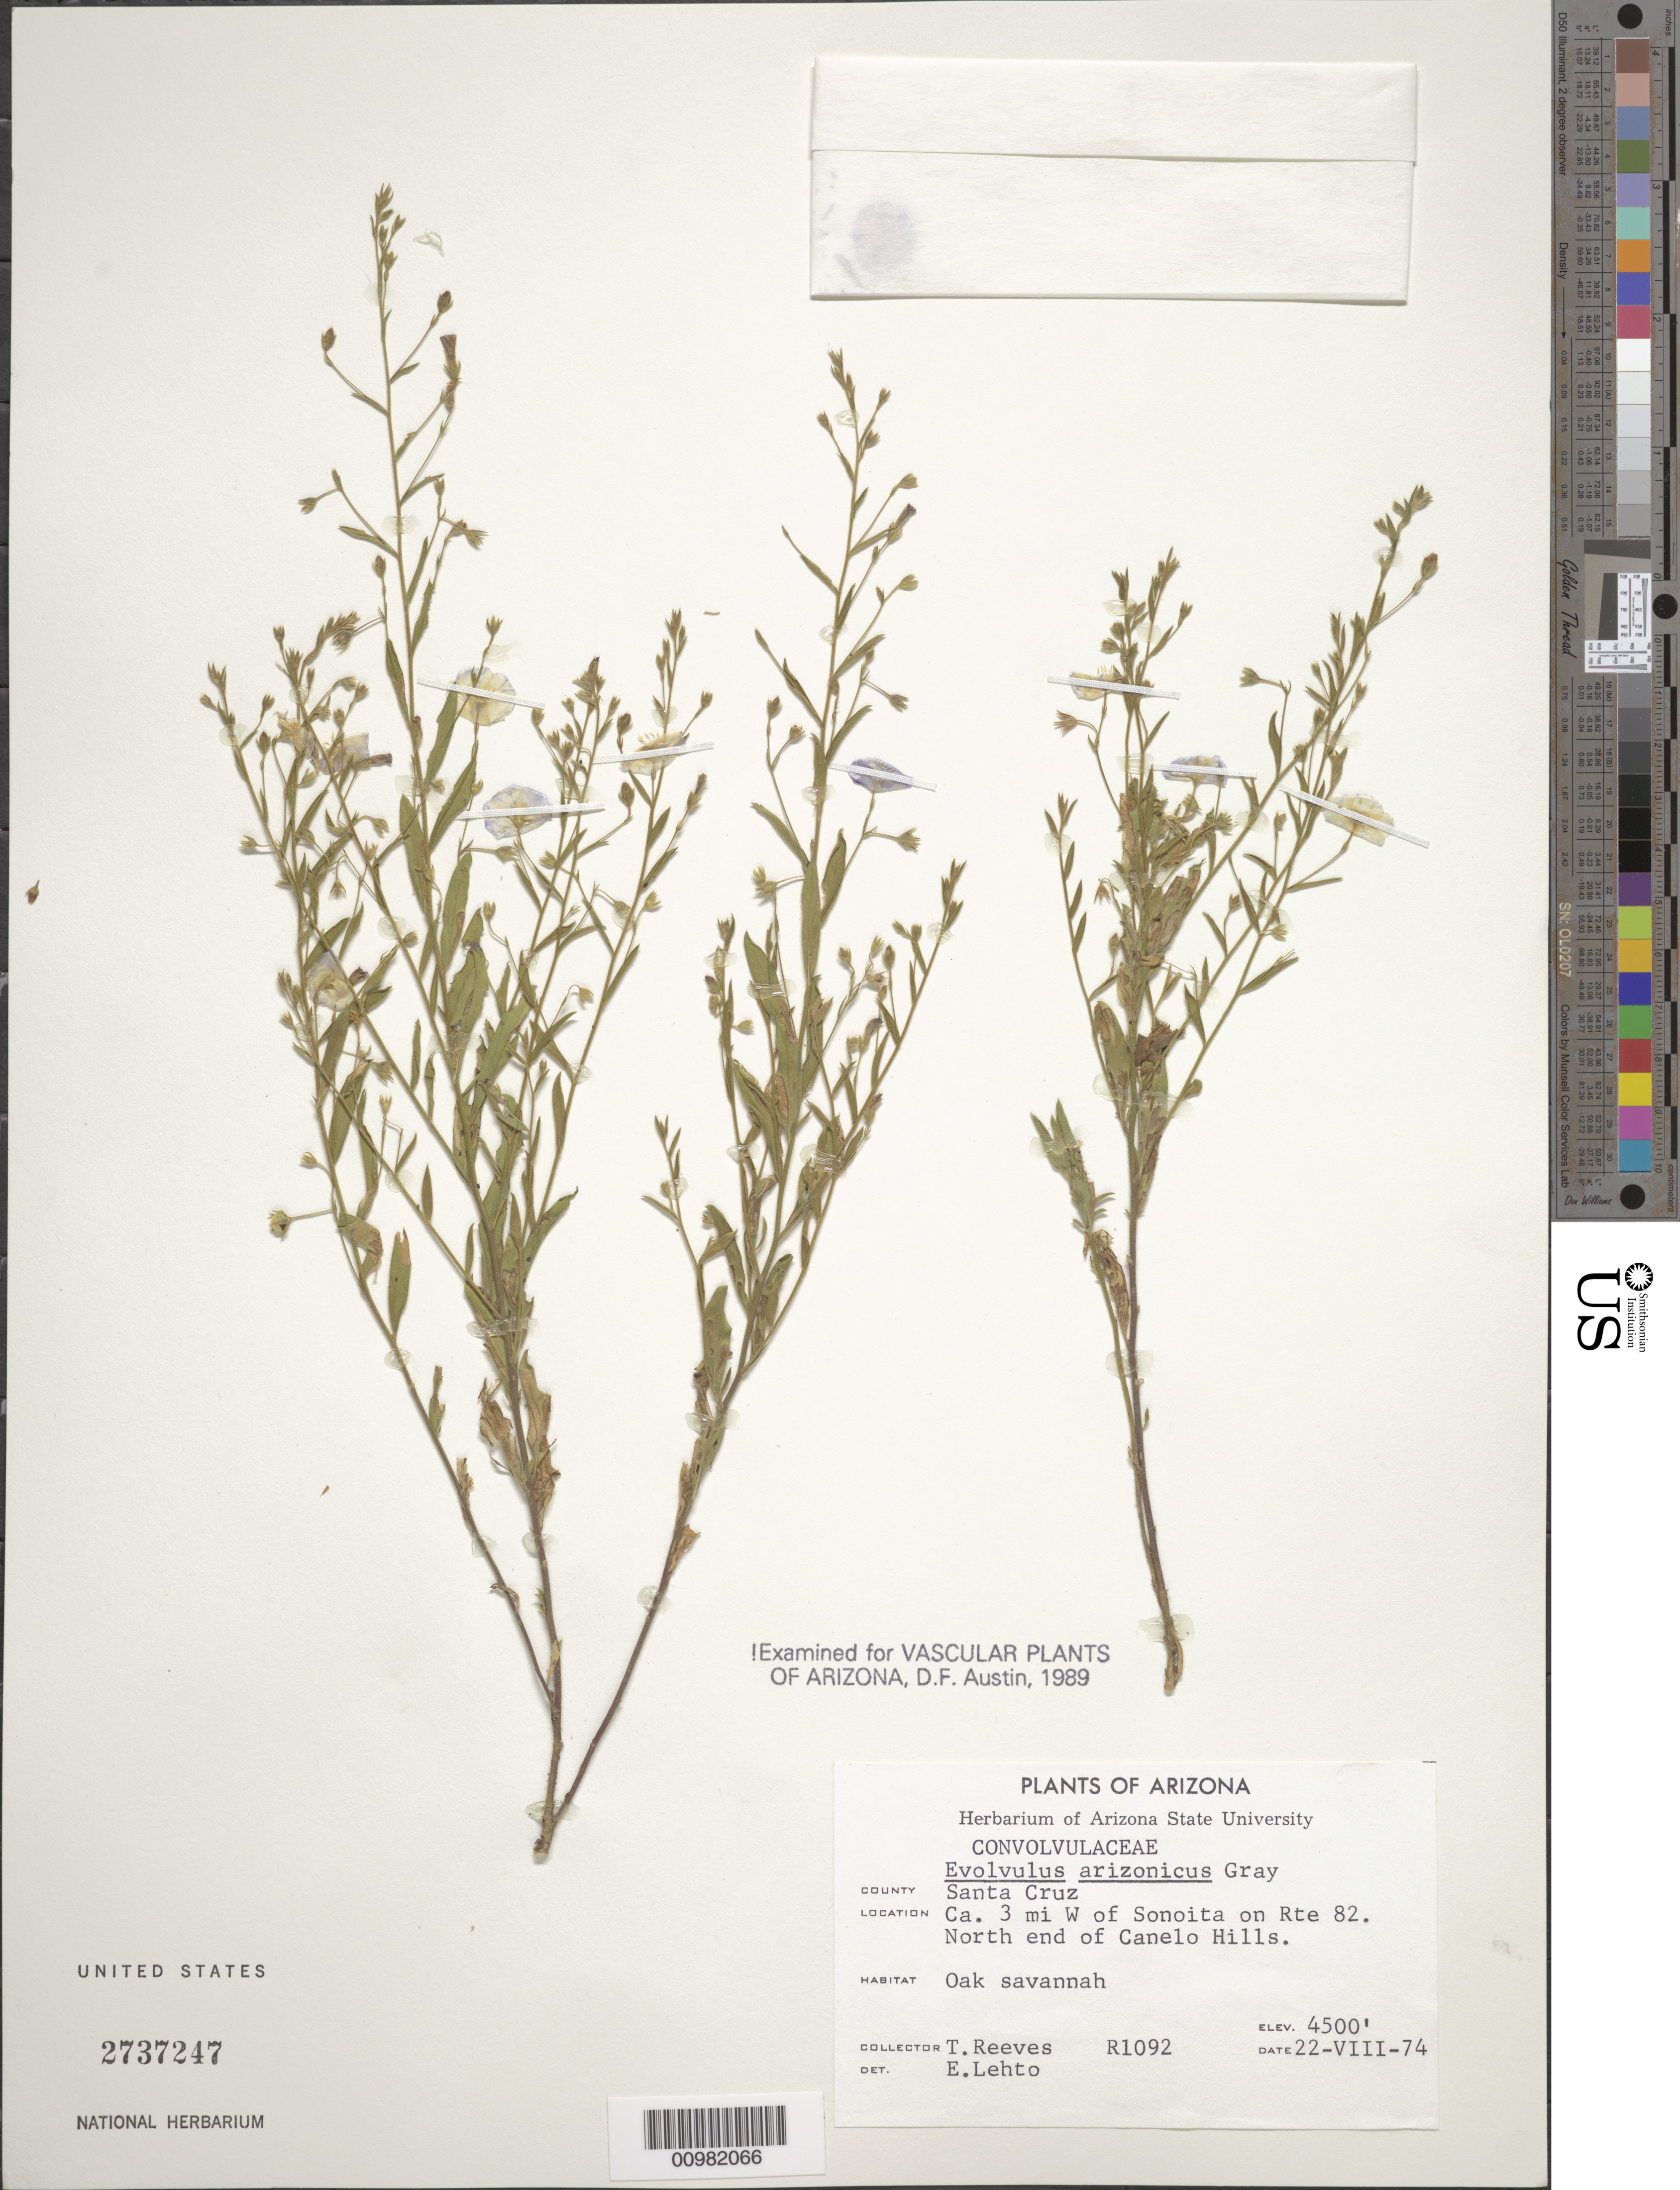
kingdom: Plantae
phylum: Tracheophyta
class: Magnoliopsida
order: Solanales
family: Convolvulaceae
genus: Evolvulus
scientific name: Evolvulus arizonicus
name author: A. Gray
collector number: R1092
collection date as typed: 22 Aug 1974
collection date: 1974-08-22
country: United States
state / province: Arizona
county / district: Santa Cruz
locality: Ca. 3mi. W. of Sonoita on Rte. 82; North end of Canelo Hills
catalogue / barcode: US 2737247